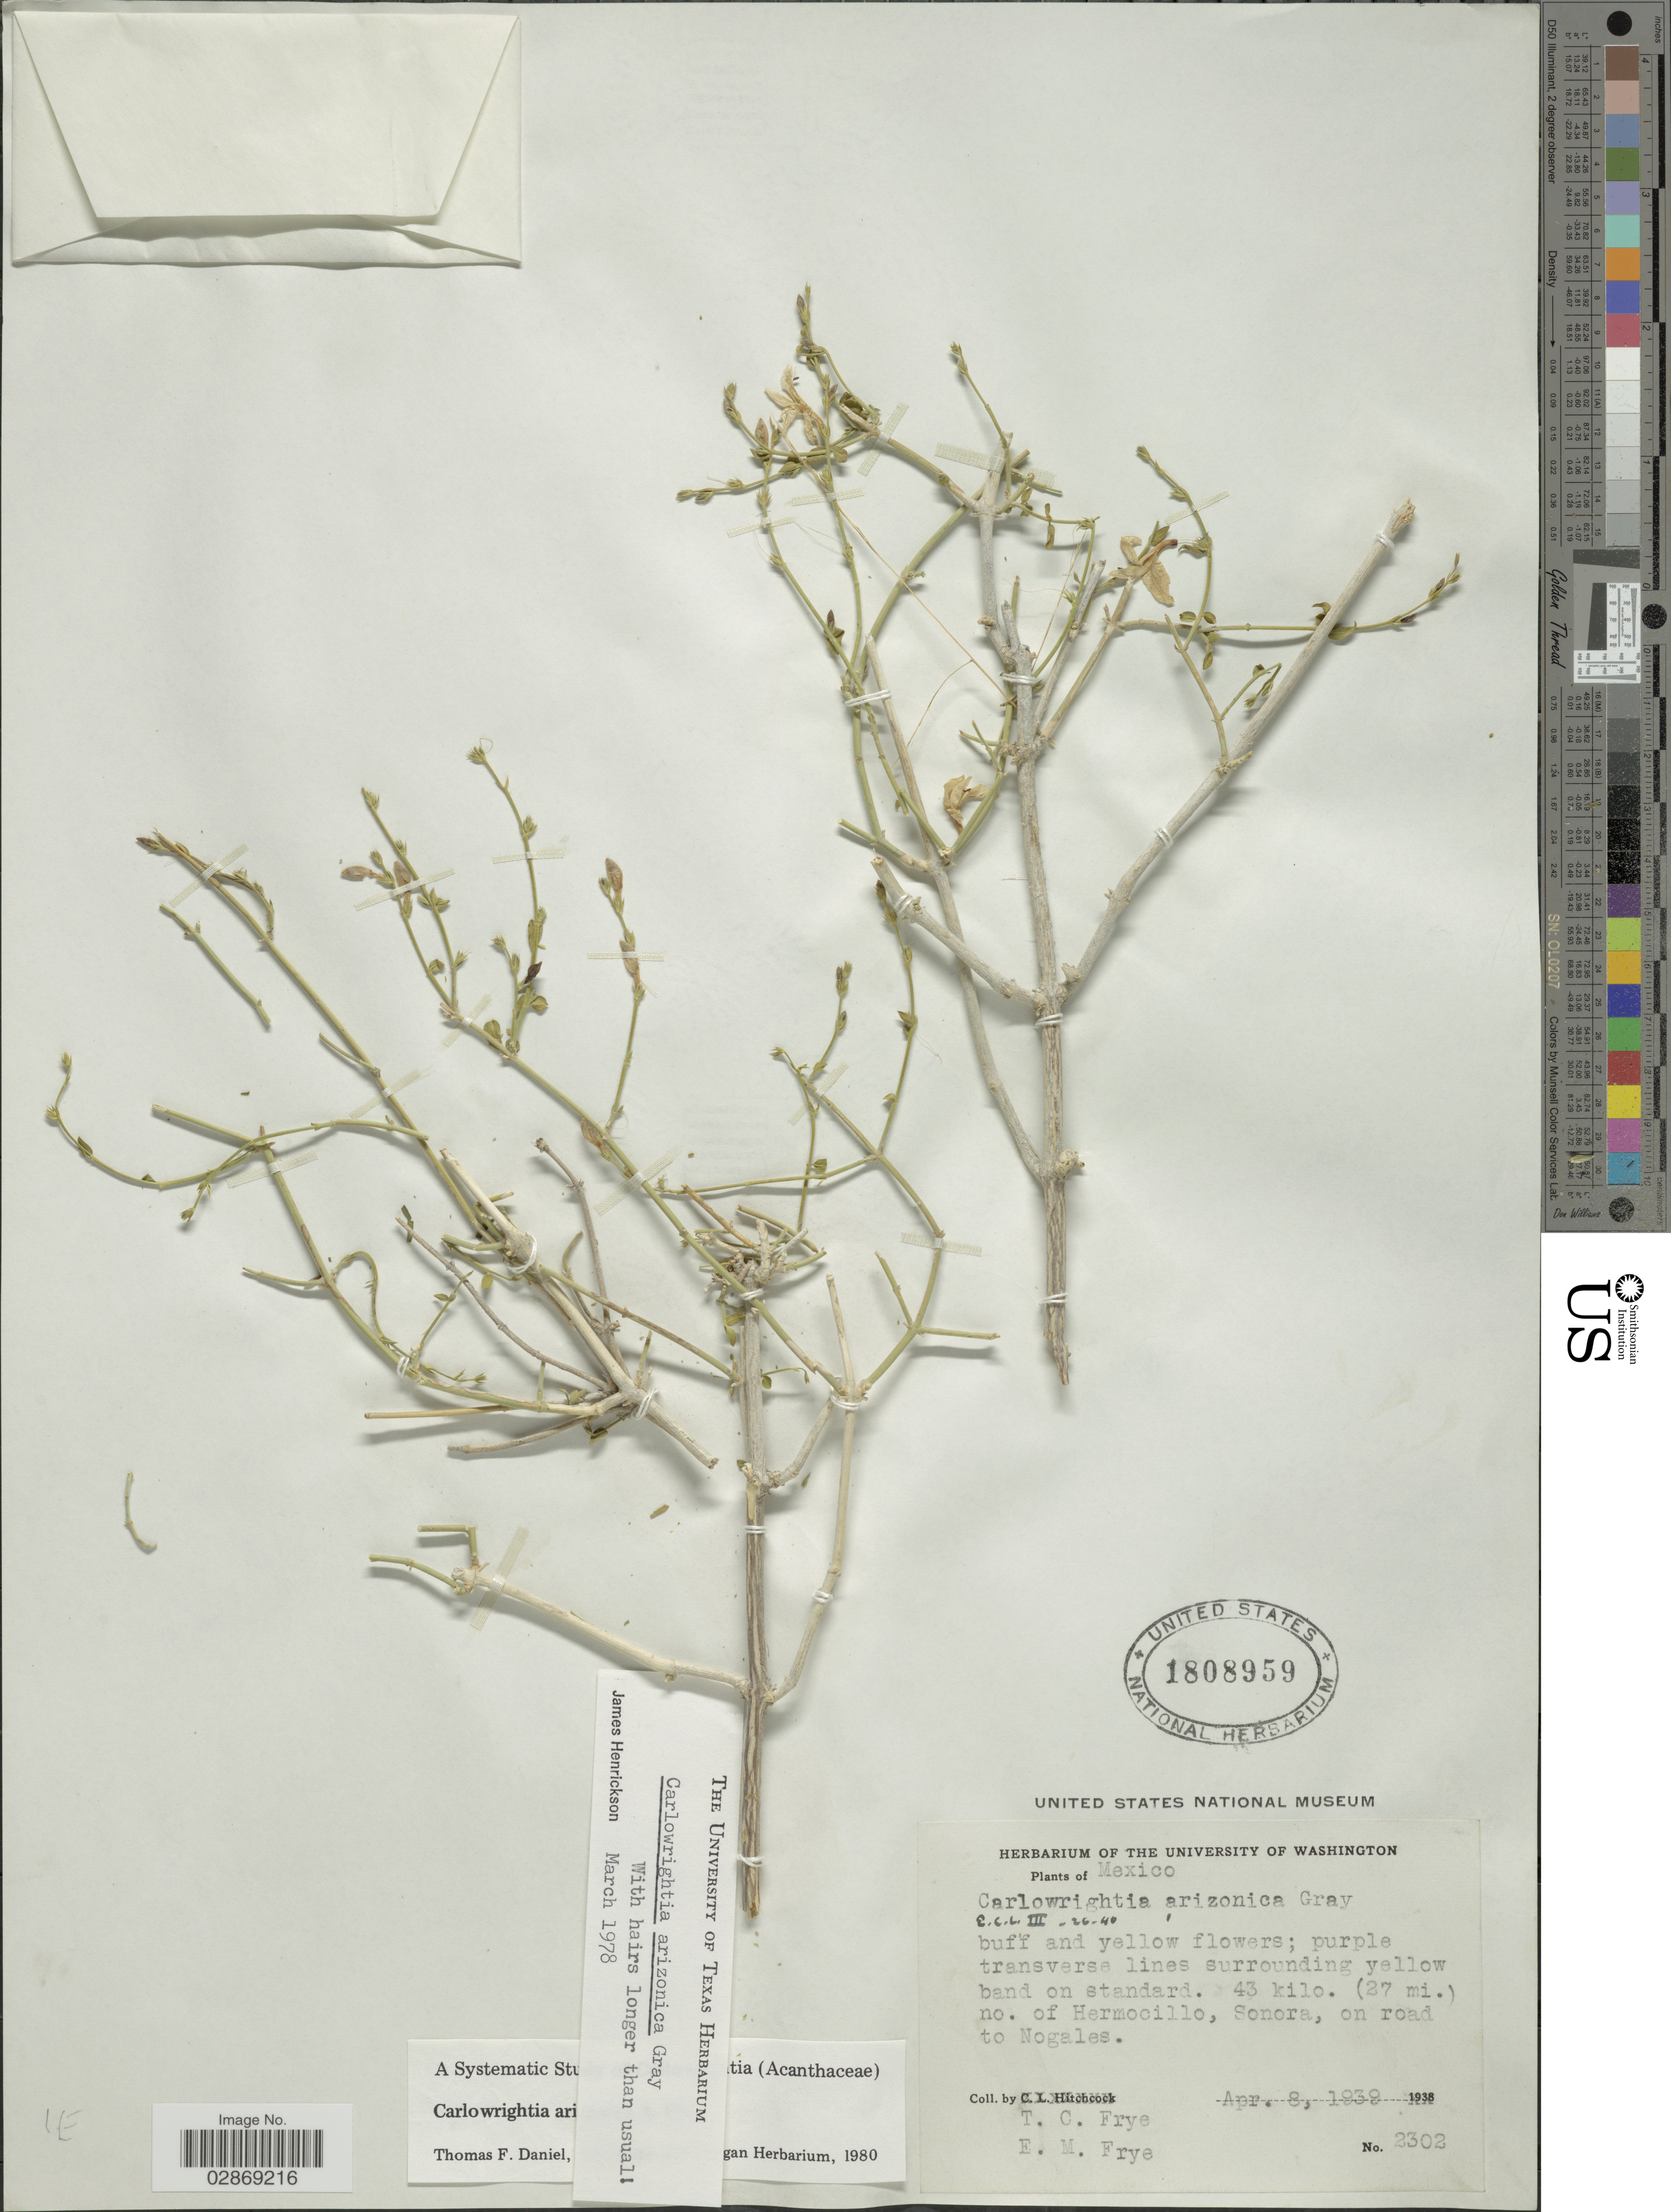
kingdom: Plantae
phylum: Tracheophyta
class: Magnoliopsida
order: Lamiales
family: Acanthaceae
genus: Carlowrightia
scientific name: Carlowrightia arizonica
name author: A. Gray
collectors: T. C. Frye & E. Frye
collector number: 2302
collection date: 1939-04-08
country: Mexico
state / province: Sonora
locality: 43 kilo. (27 mi.) no. of Hermocillo, Sonora, on road to Nogales.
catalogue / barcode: US 1808959